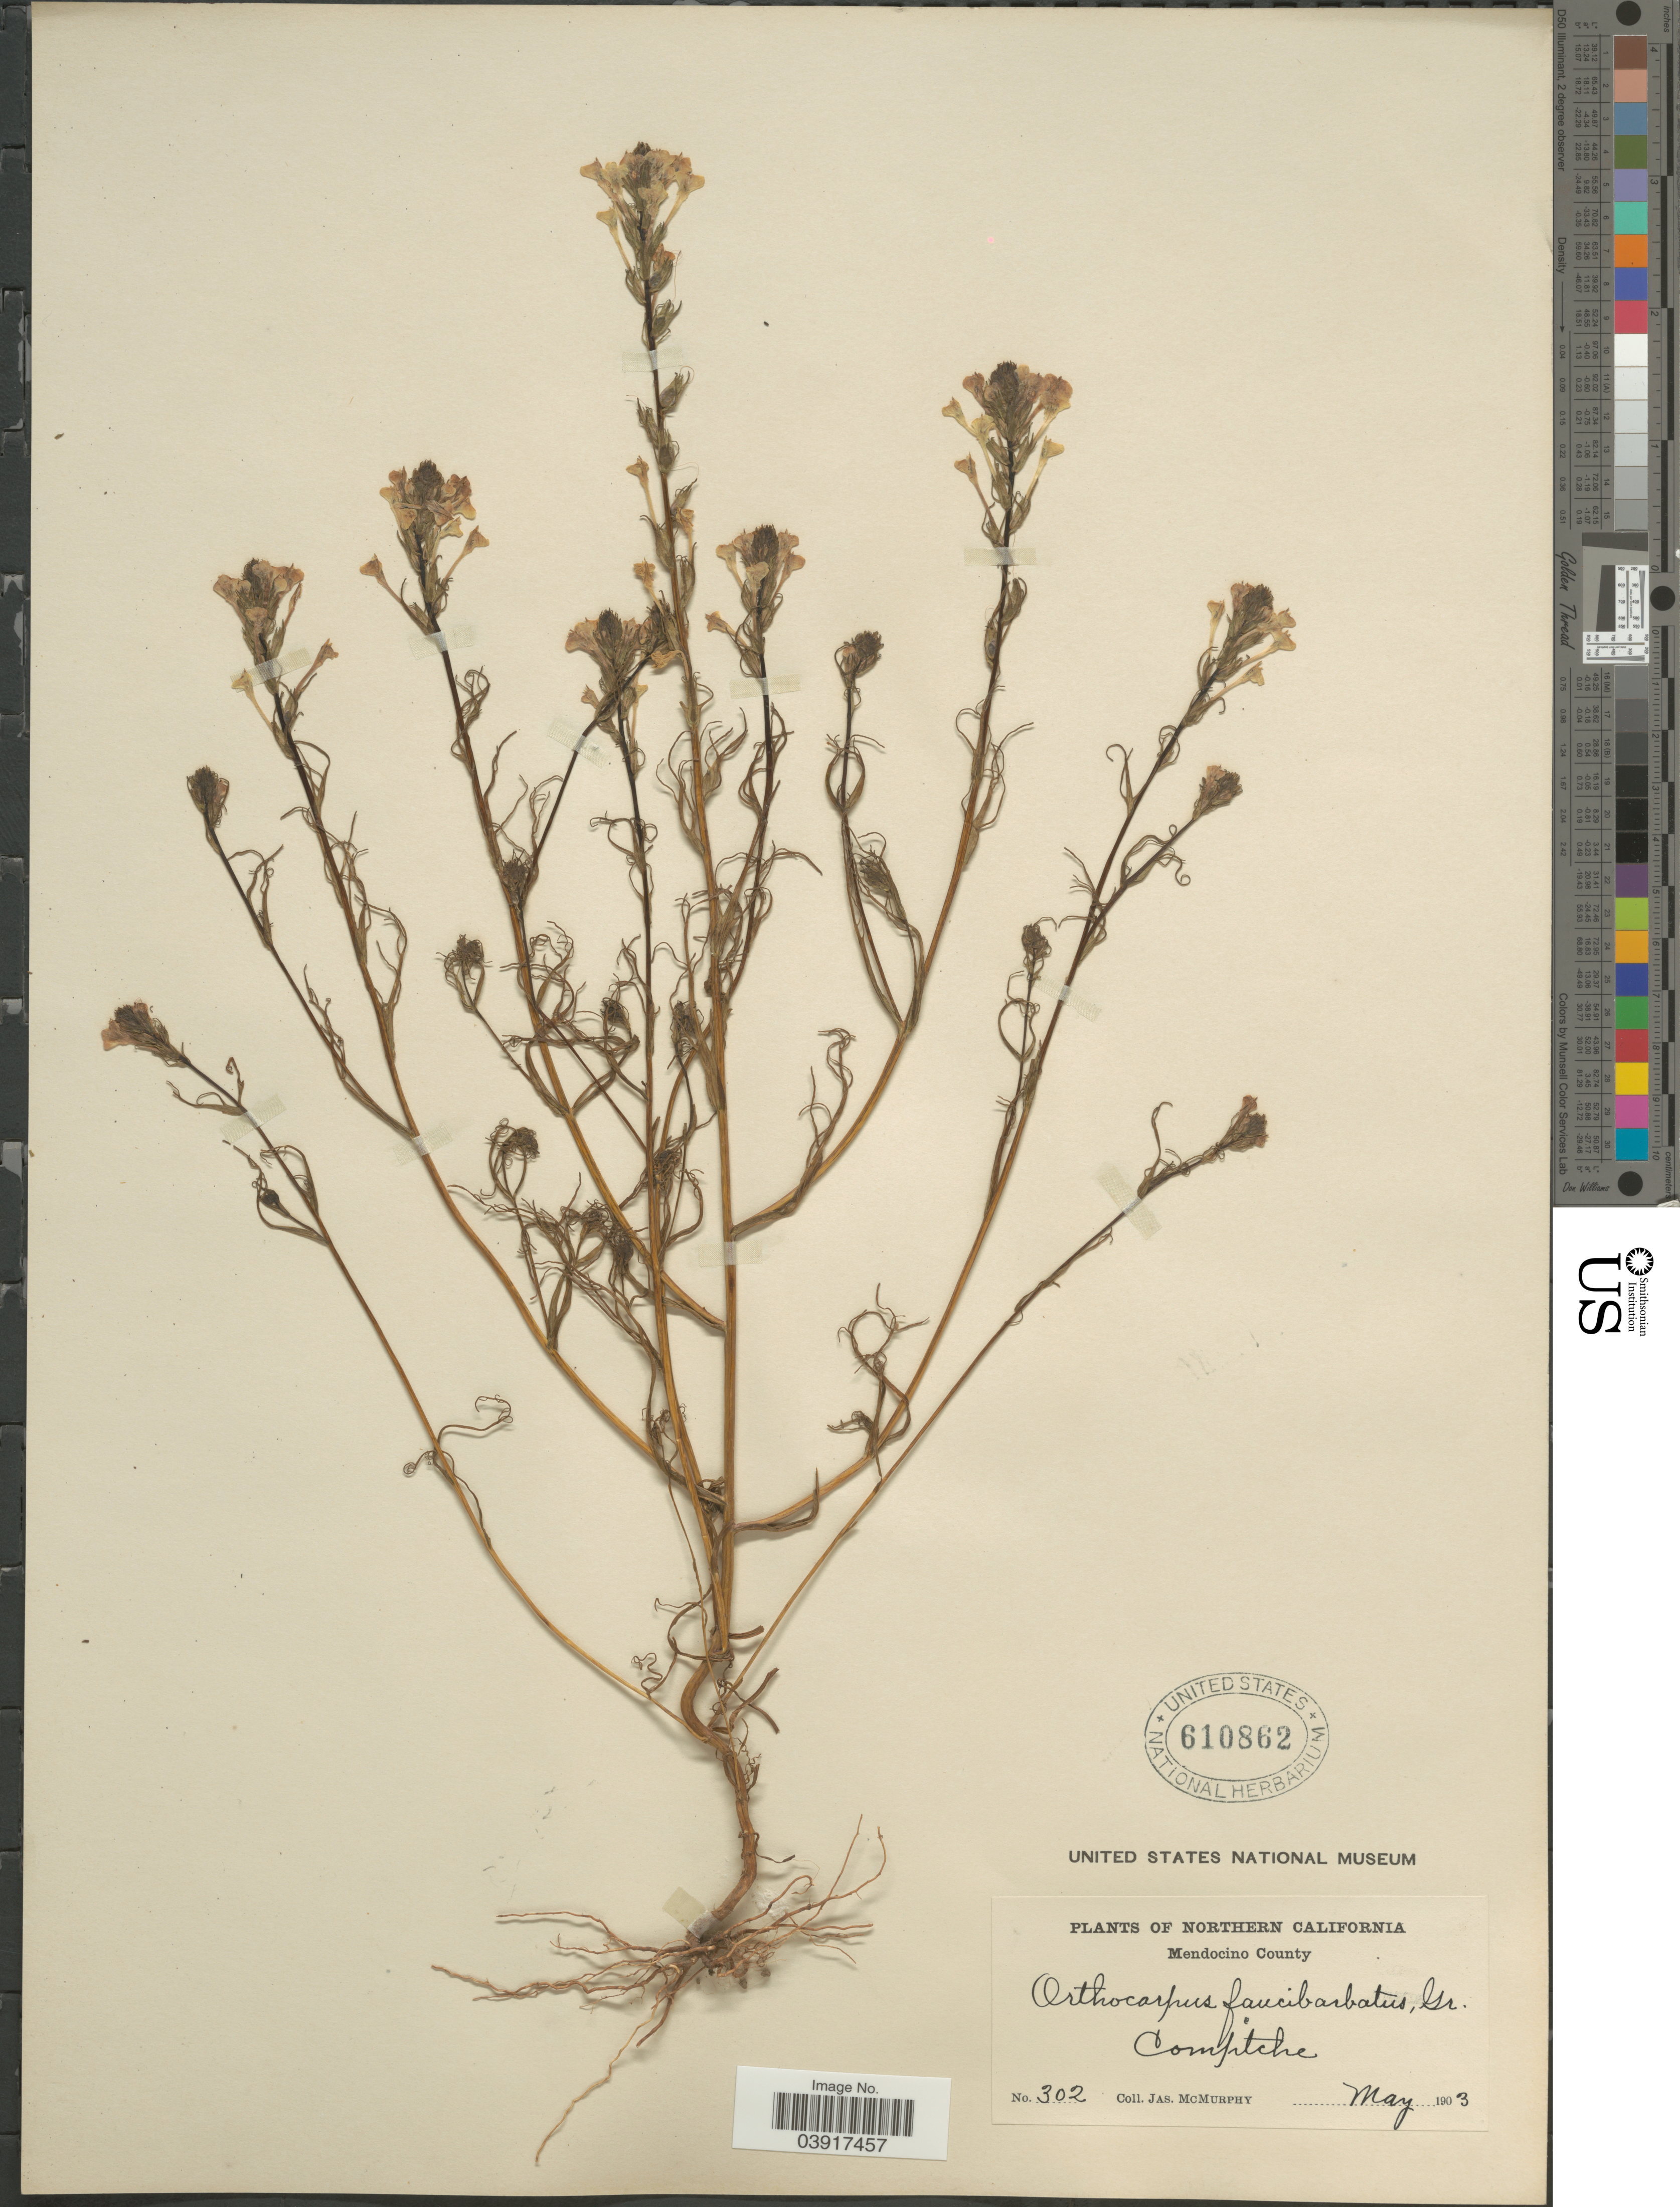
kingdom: Plantae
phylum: Tracheophyta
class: Magnoliopsida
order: Lamiales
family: Orobanchaceae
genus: Orthocarpus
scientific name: Orthocarpus faucibarbatus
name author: A. Gray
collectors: J. McMurphy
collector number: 302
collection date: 1903-05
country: United States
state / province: California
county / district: Mendocino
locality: Northern California. Mendocino County. Comfitche.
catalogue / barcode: US 610862